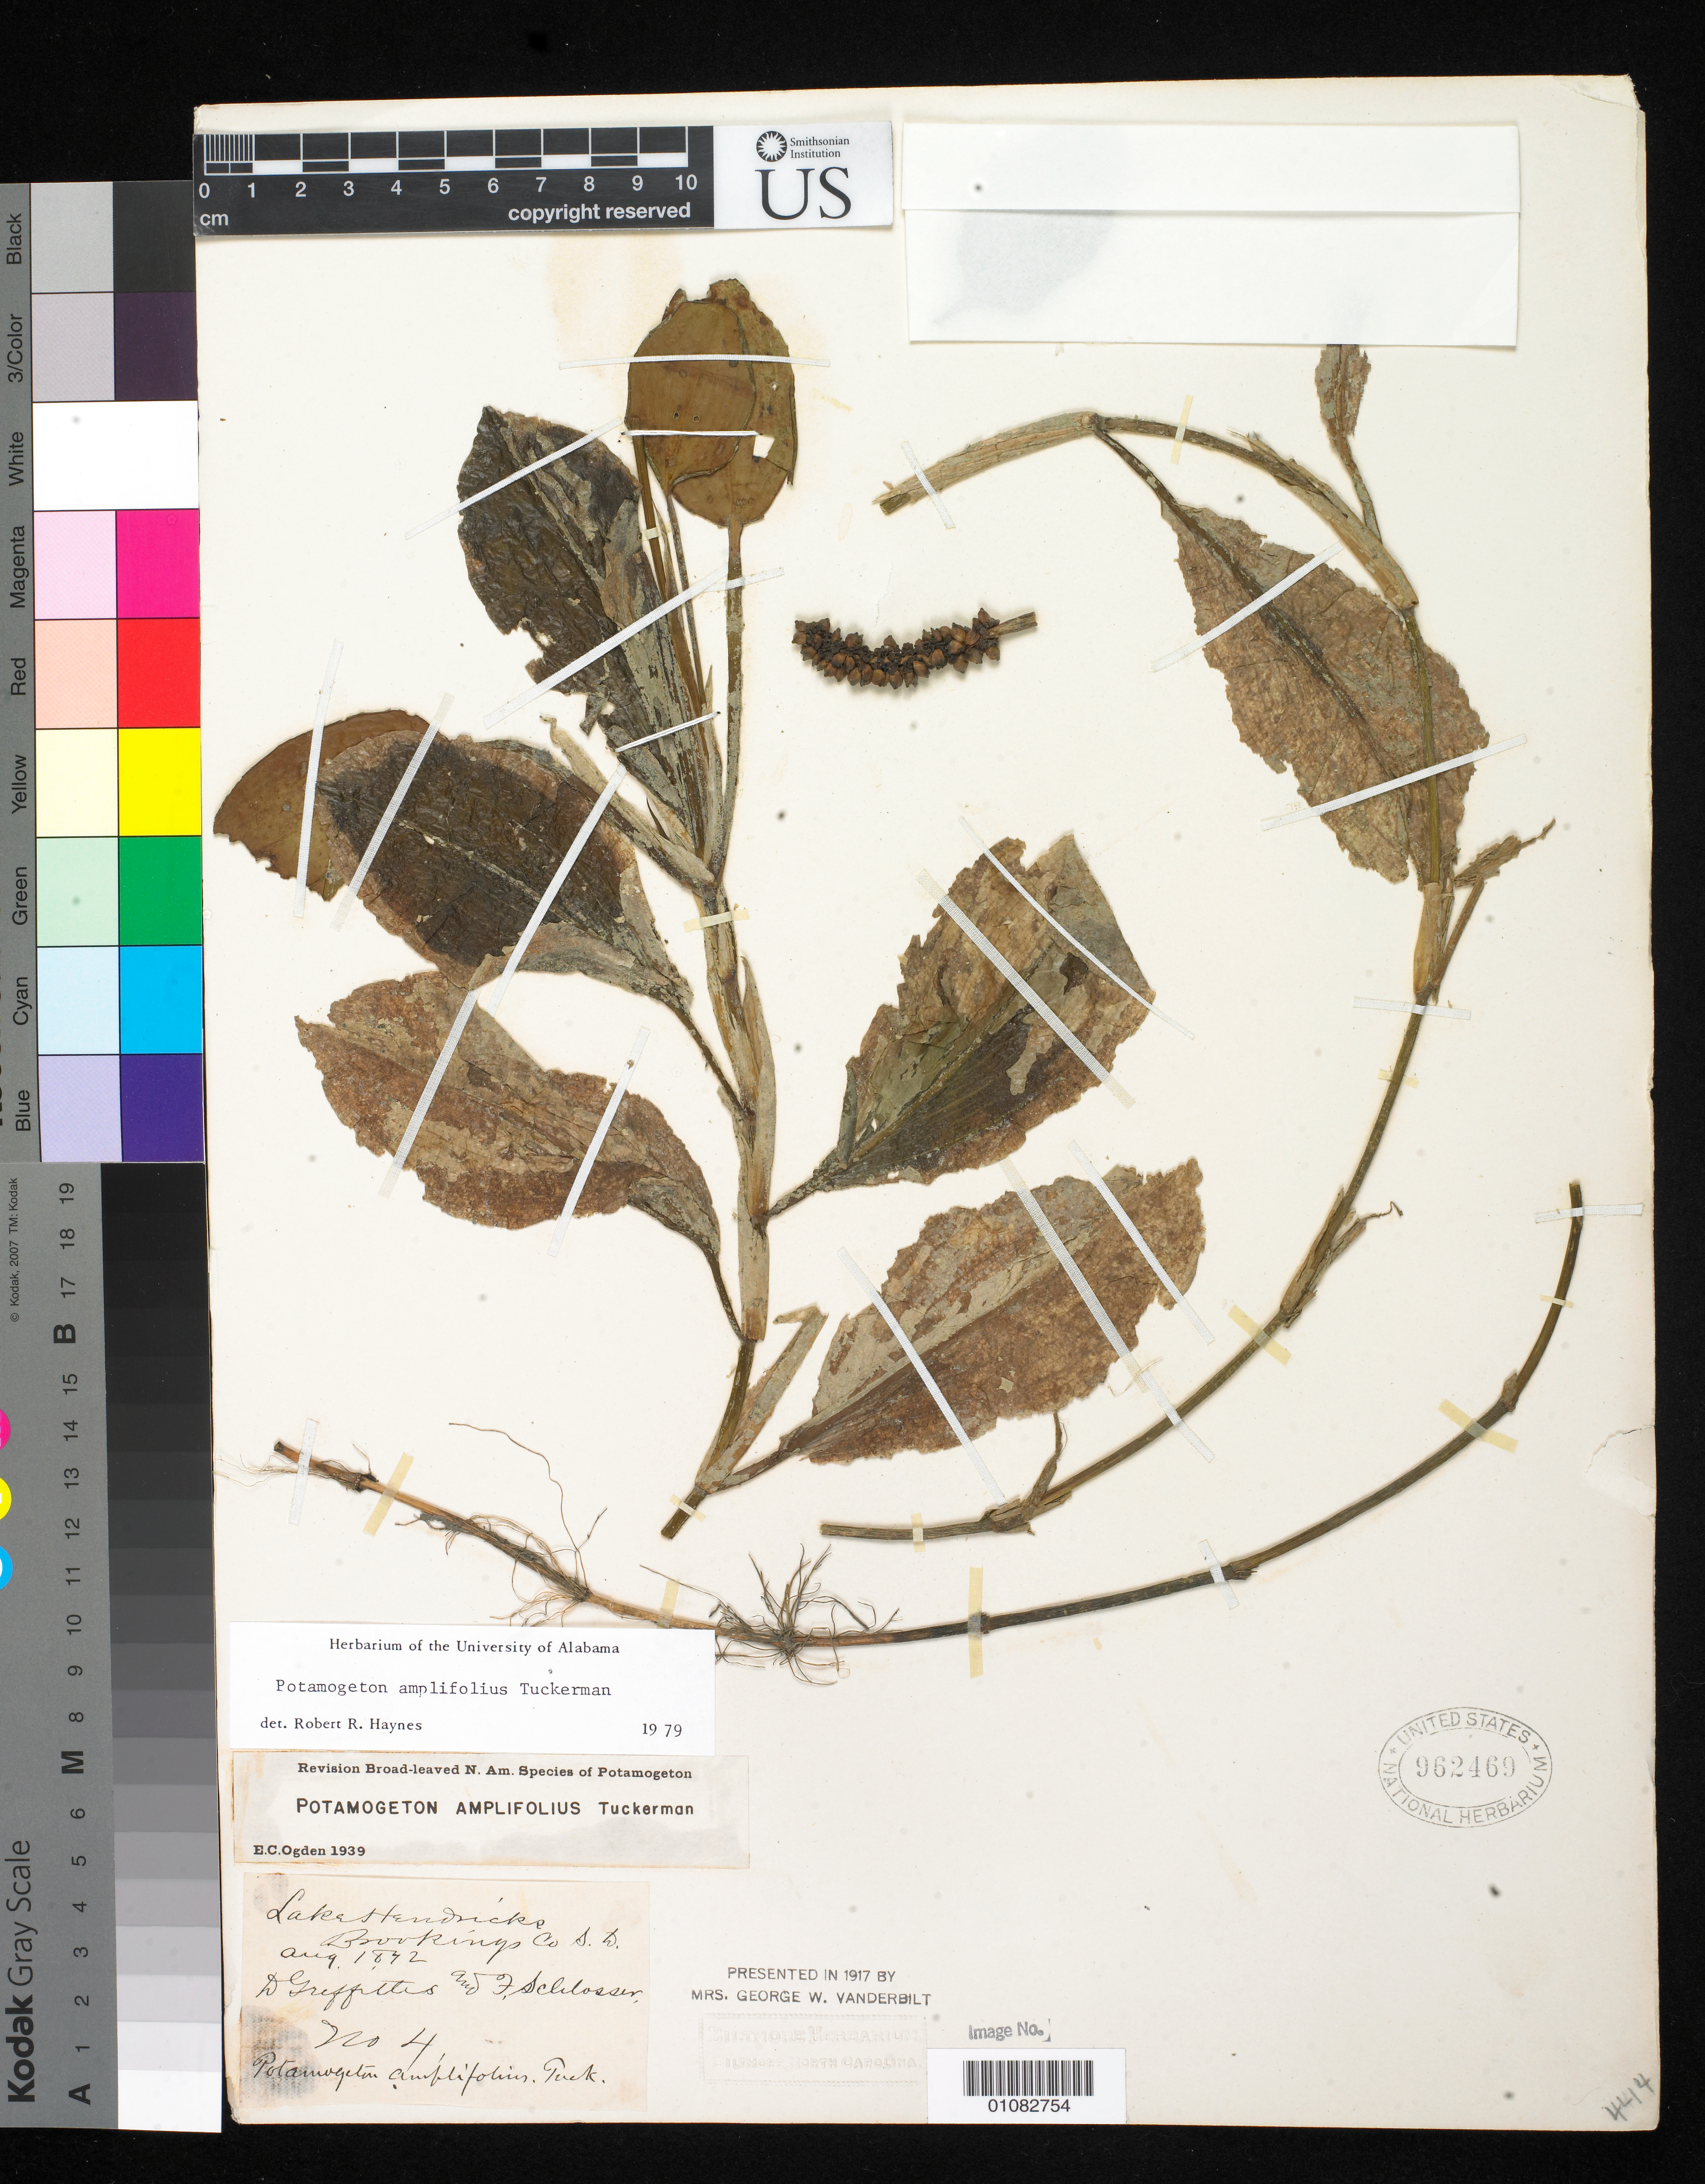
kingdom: Plantae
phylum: Tracheophyta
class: Liliopsida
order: Alismatales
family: Potamogetonaceae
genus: Potamogeton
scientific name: Potamogeton amplifolius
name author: Tuckerm.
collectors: D. Griffiths & J. Schlosser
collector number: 4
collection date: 1842-08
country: United States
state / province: South Dakota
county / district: Brookings County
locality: Lake Hendricke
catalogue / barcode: US 962469